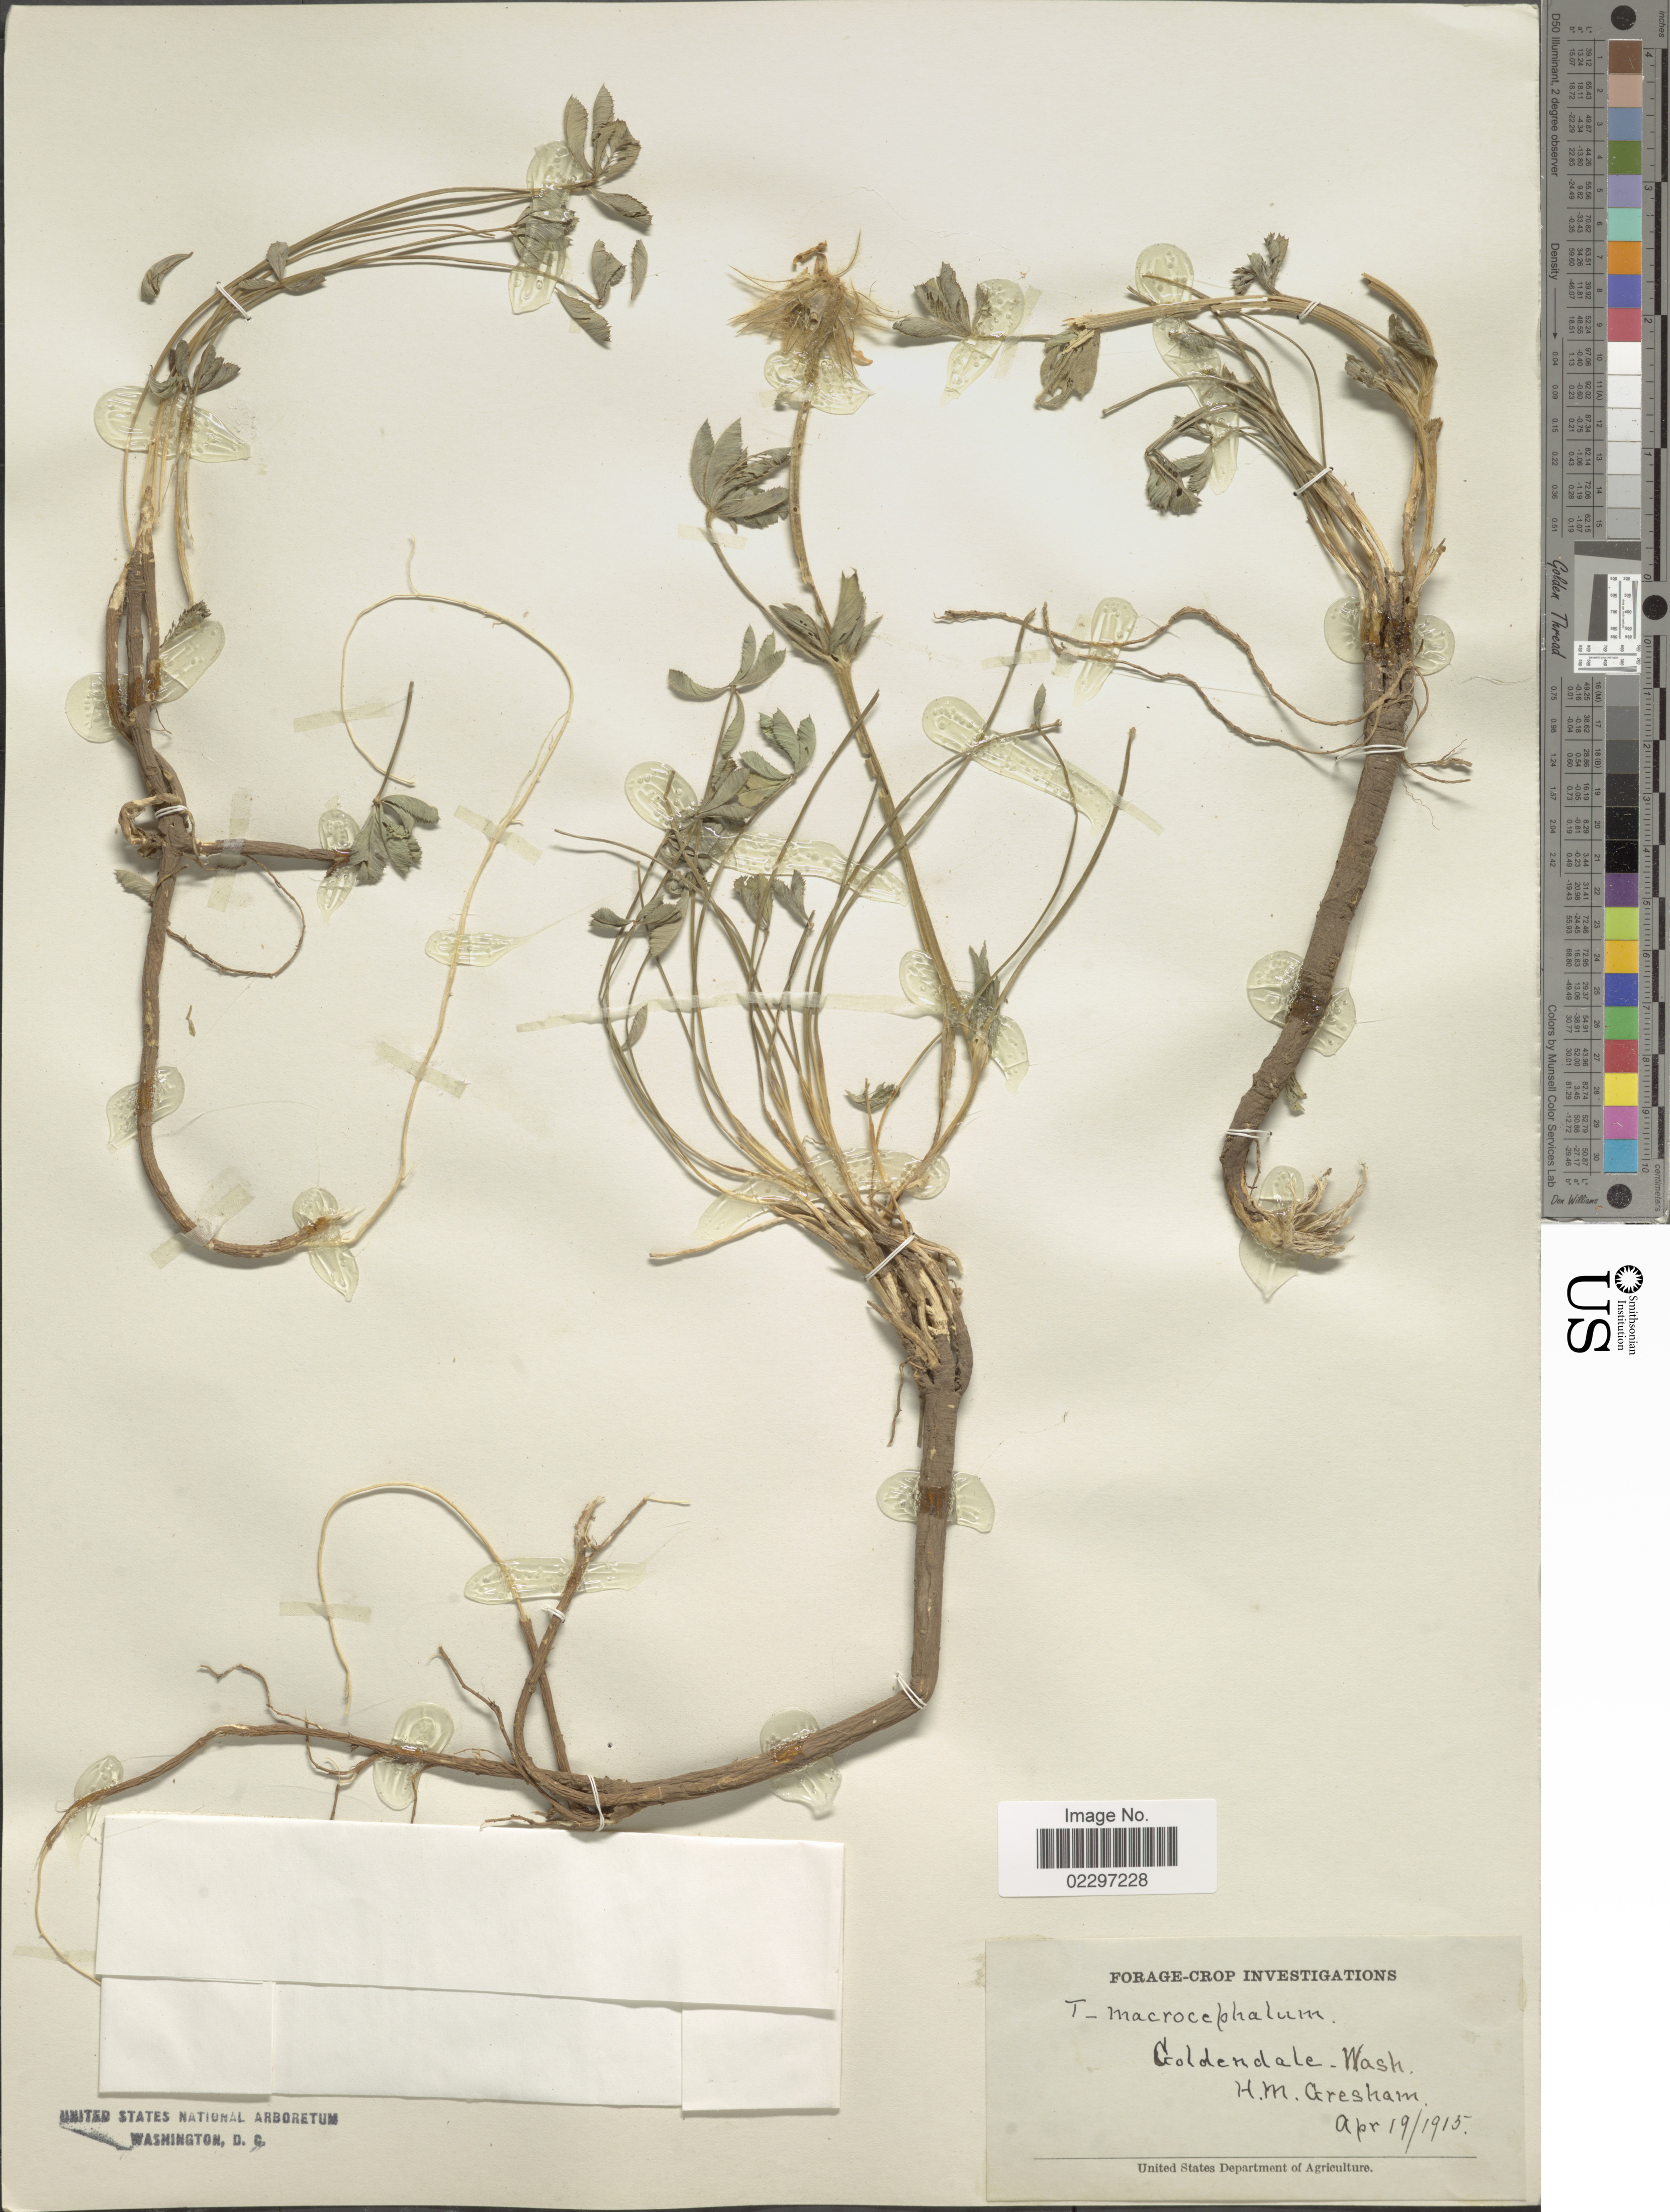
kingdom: Plantae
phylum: Tracheophyta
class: Magnoliopsida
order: Fabales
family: Fabaceae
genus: Trifolium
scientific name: Trifolium macrocephalum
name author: (Pursh) Poir.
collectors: H. Gresham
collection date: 1915-04-19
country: United States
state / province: Washington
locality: Goldendale-Wash.